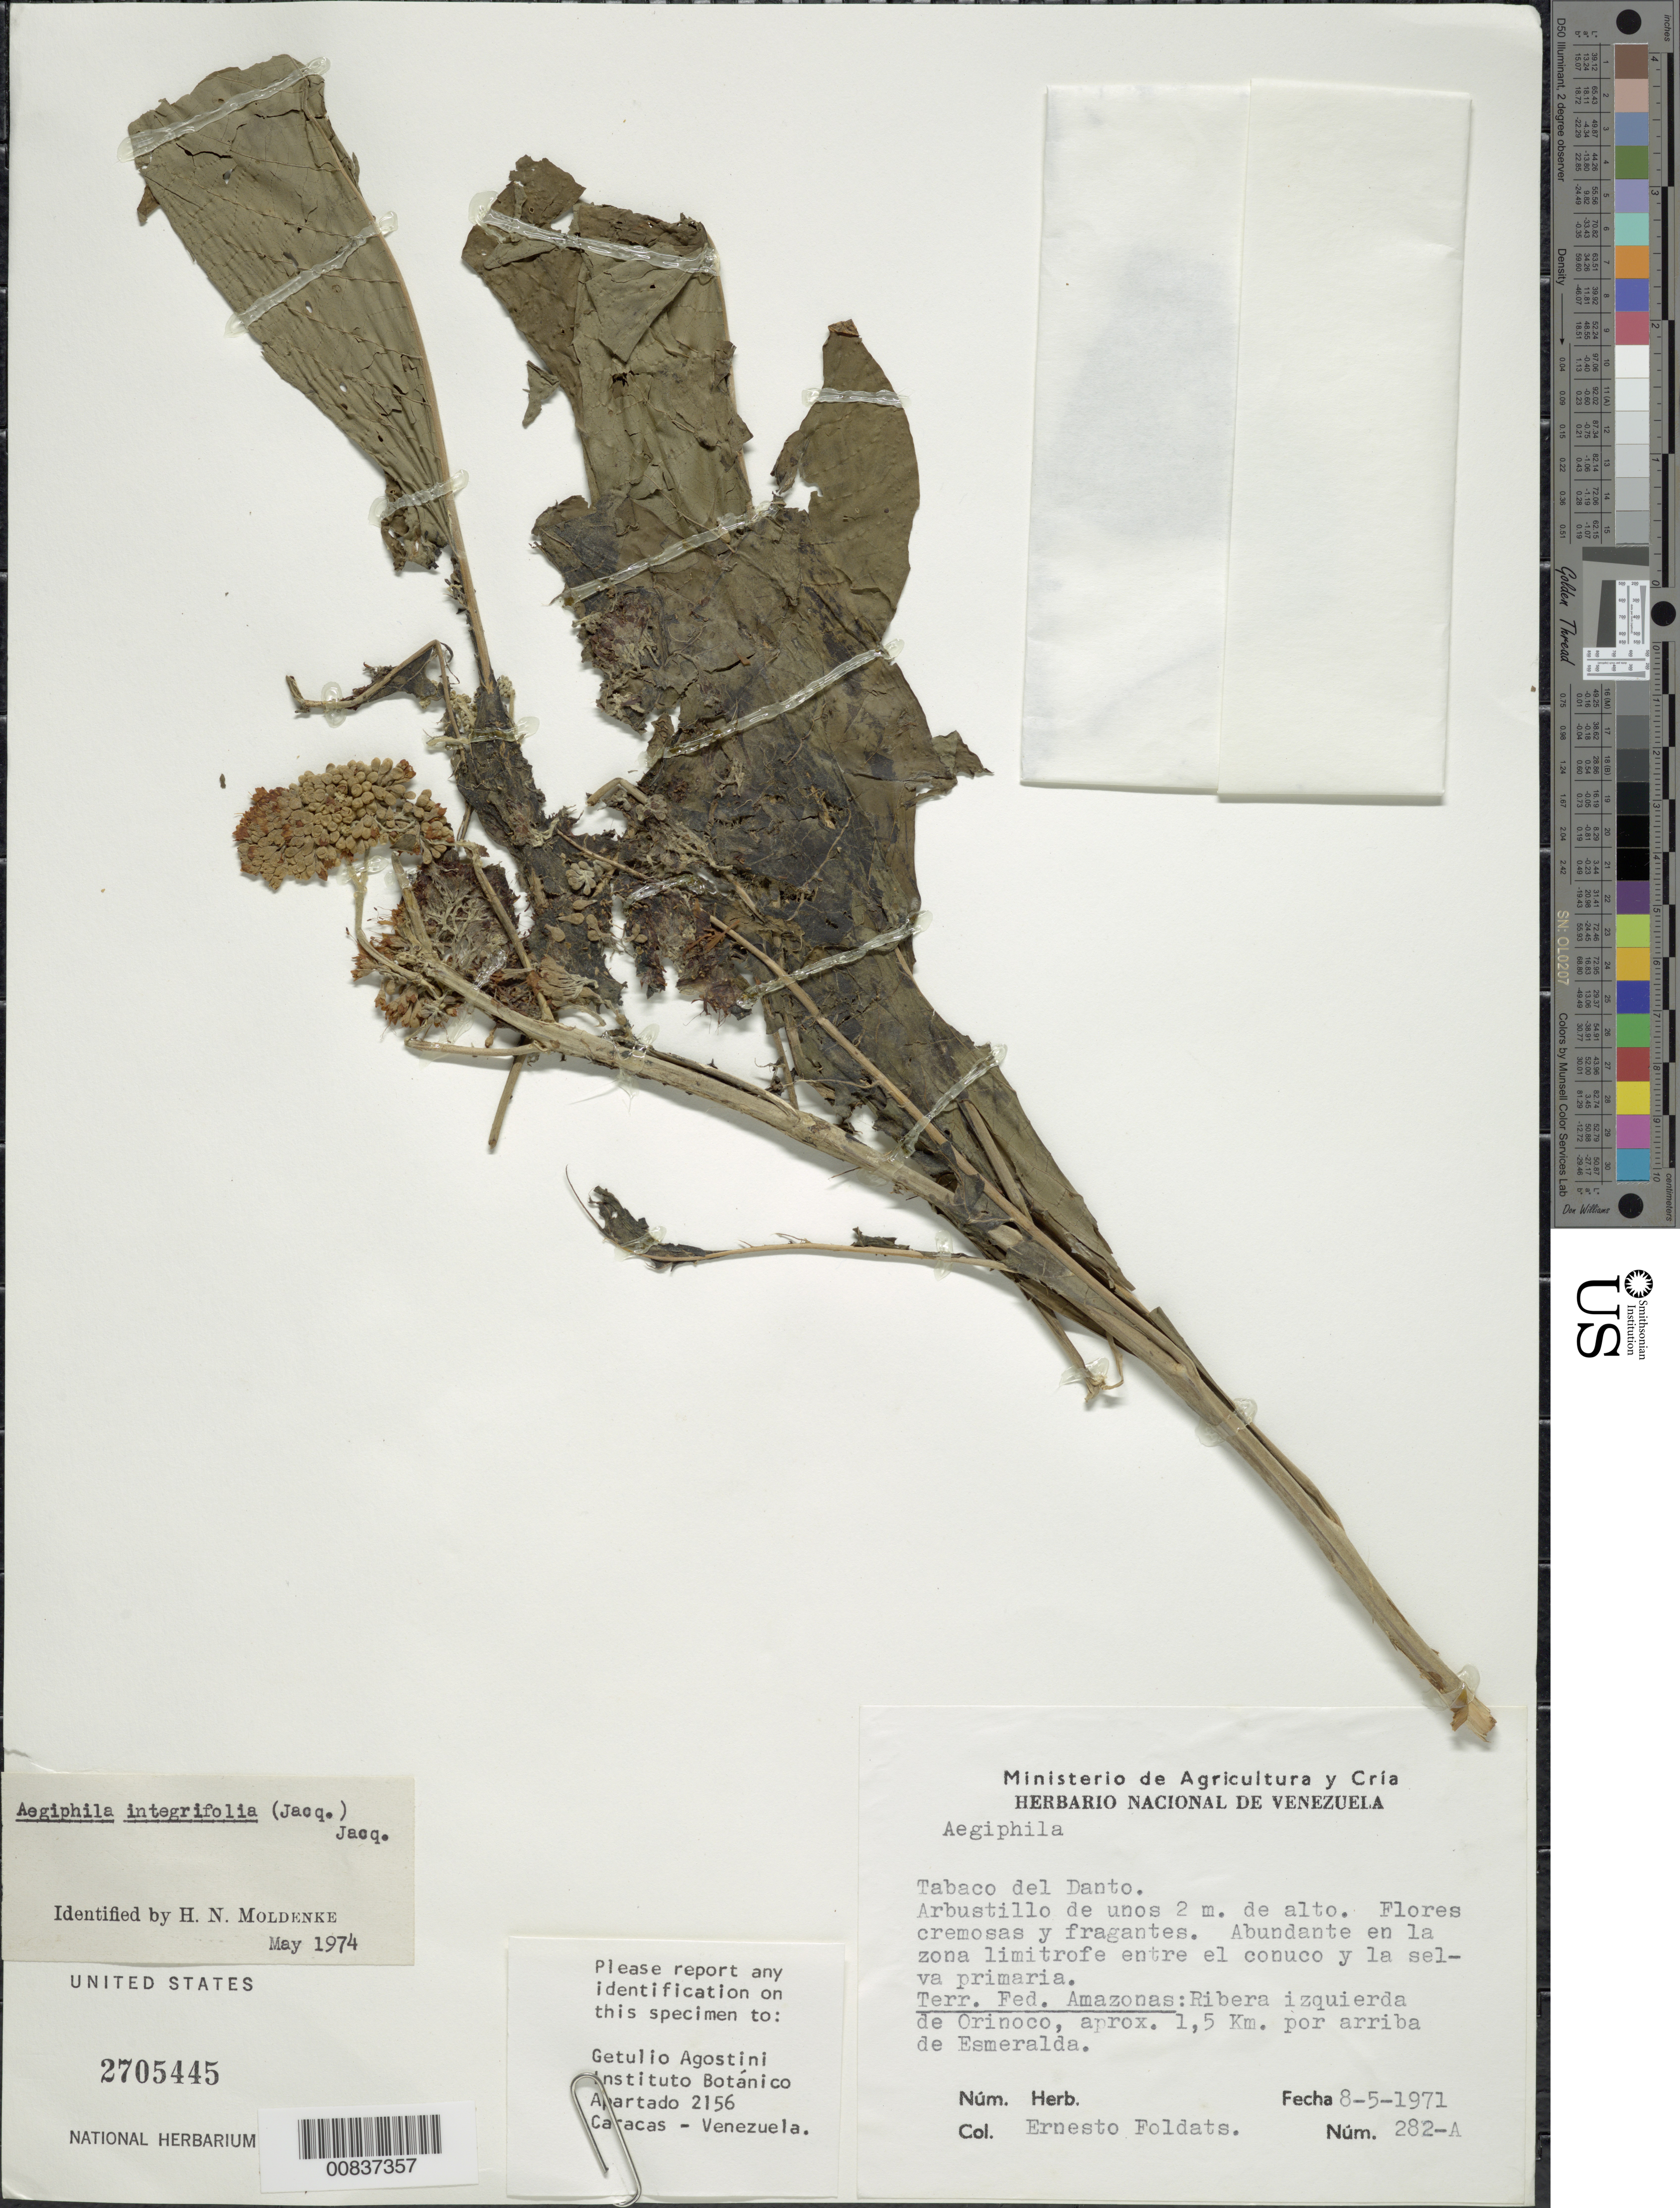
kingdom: Plantae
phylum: Tracheophyta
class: Magnoliopsida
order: Lamiales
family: Lamiaceae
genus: Aegiphila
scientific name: Aegiphila integrifolia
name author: (Jacq.) B.D. Jacks.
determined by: Moldenke, H. N.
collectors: E. Foldats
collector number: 282 A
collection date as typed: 8-May-71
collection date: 1971-05-08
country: Venezuela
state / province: Amazonas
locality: Río Orinoco, 1.5 km from Esmeralda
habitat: Zona limitrofe entre el conuco y la selva primaria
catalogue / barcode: US 2705445